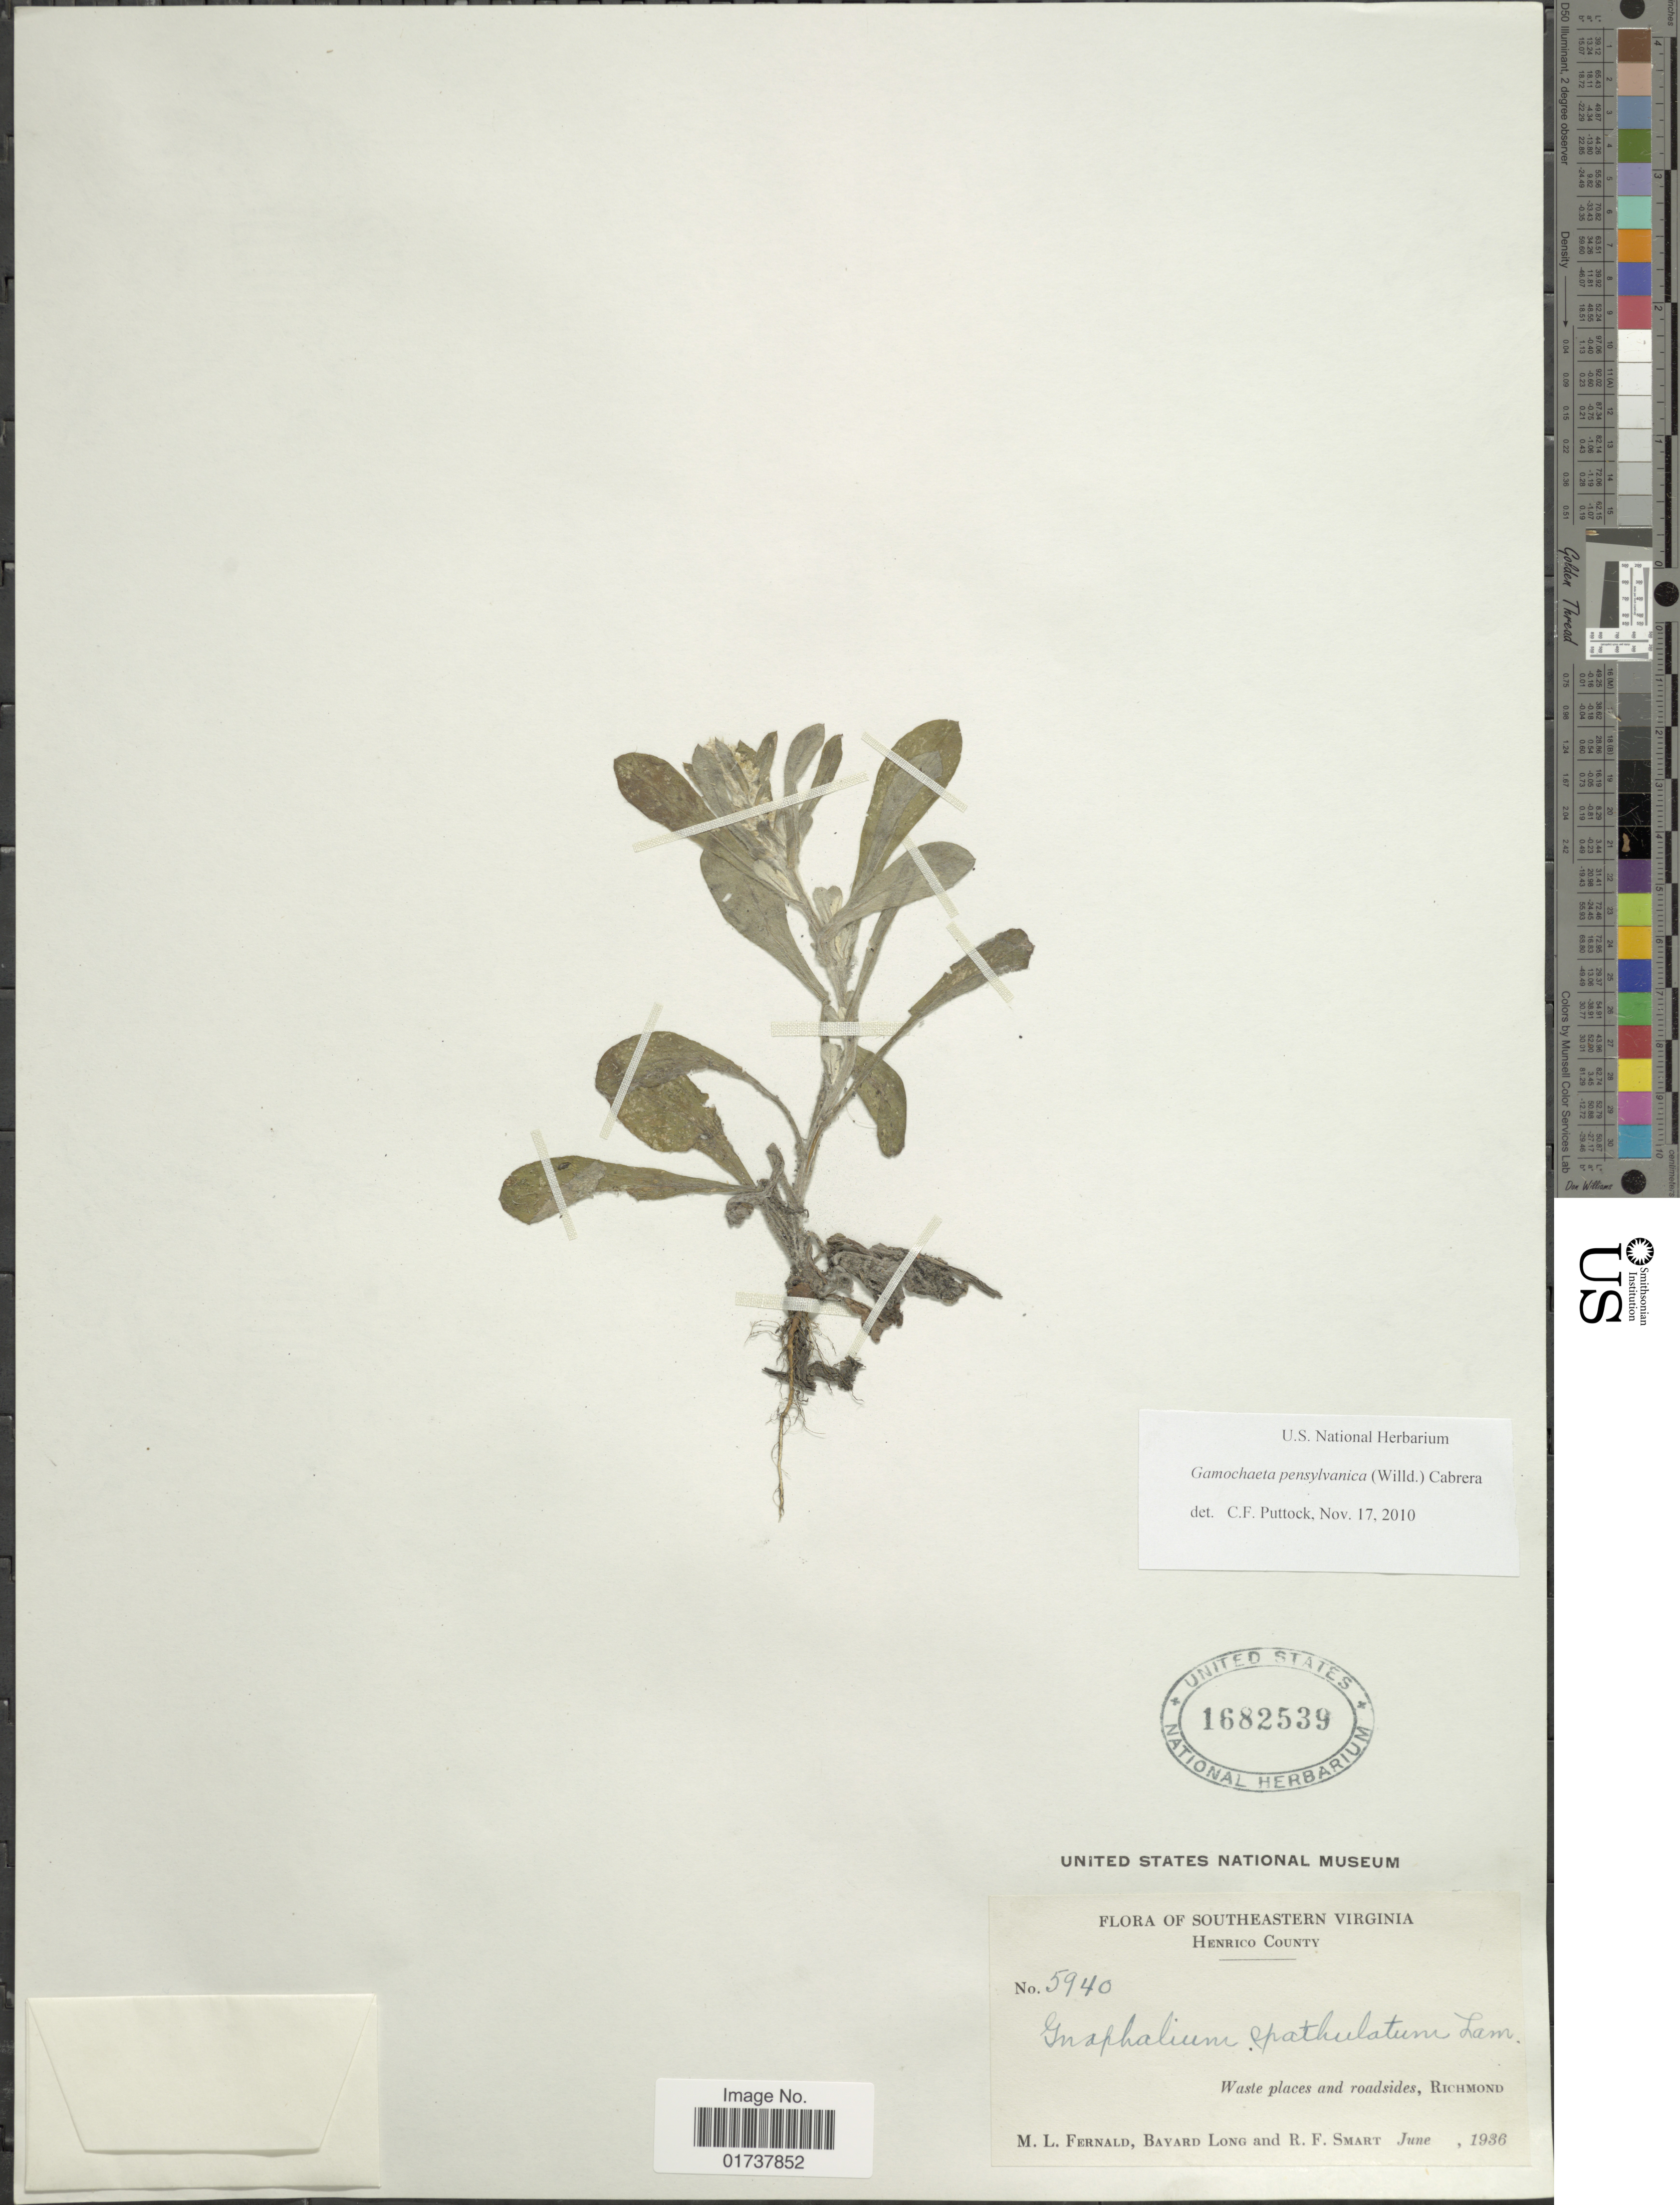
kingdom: Plantae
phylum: Tracheophyta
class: Magnoliopsida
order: Asterales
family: Asteraceae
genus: Gamochaeta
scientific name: Gamochaeta pensylvanica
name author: (Willd.) Cabrera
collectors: M. L. Fernald, B. Long & R. Smart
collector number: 5940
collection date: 1936-06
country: United States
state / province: Virginia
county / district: City of Richmond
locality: waste places and roadsides, Richmond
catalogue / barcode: US 1682539